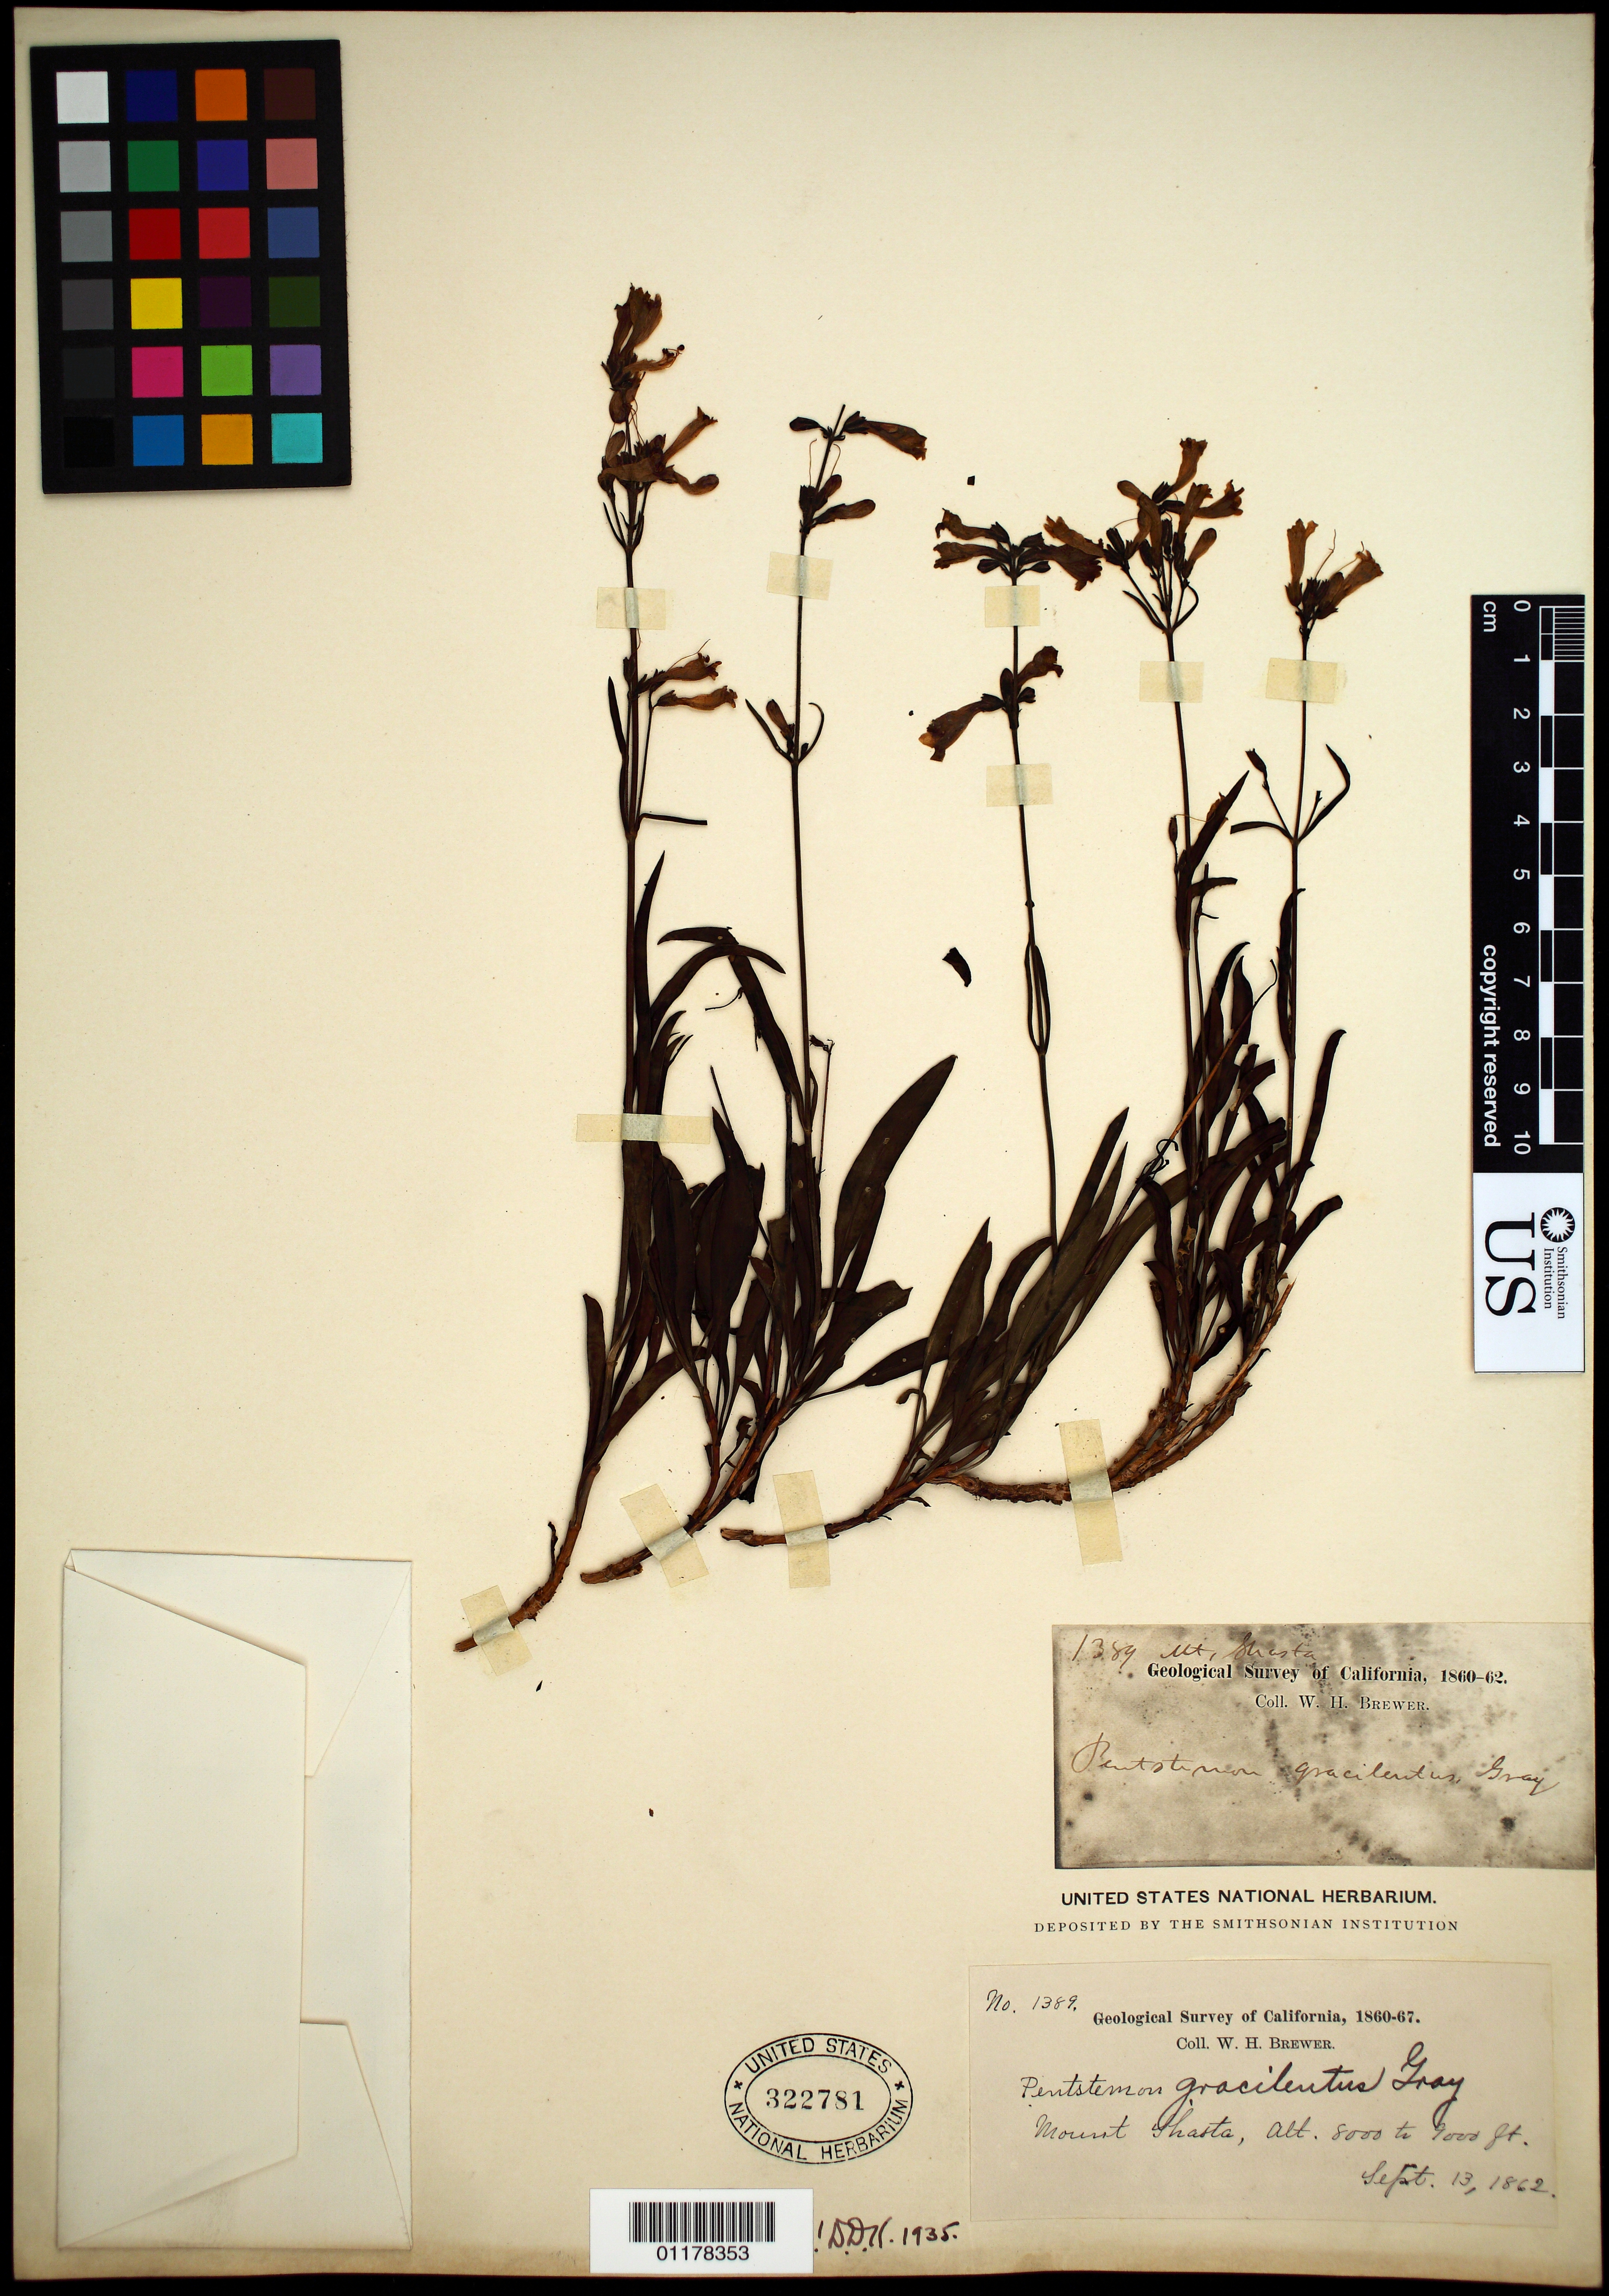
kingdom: Plantae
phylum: Tracheophyta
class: Magnoliopsida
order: Lamiales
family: Plantaginaceae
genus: Penstemon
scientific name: Penstemon gracilentus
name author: A. Gray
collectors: W. H. Brewer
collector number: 1389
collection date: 1862-09-13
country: United States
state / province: California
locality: Mount Shasta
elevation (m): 2438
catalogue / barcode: US 322781